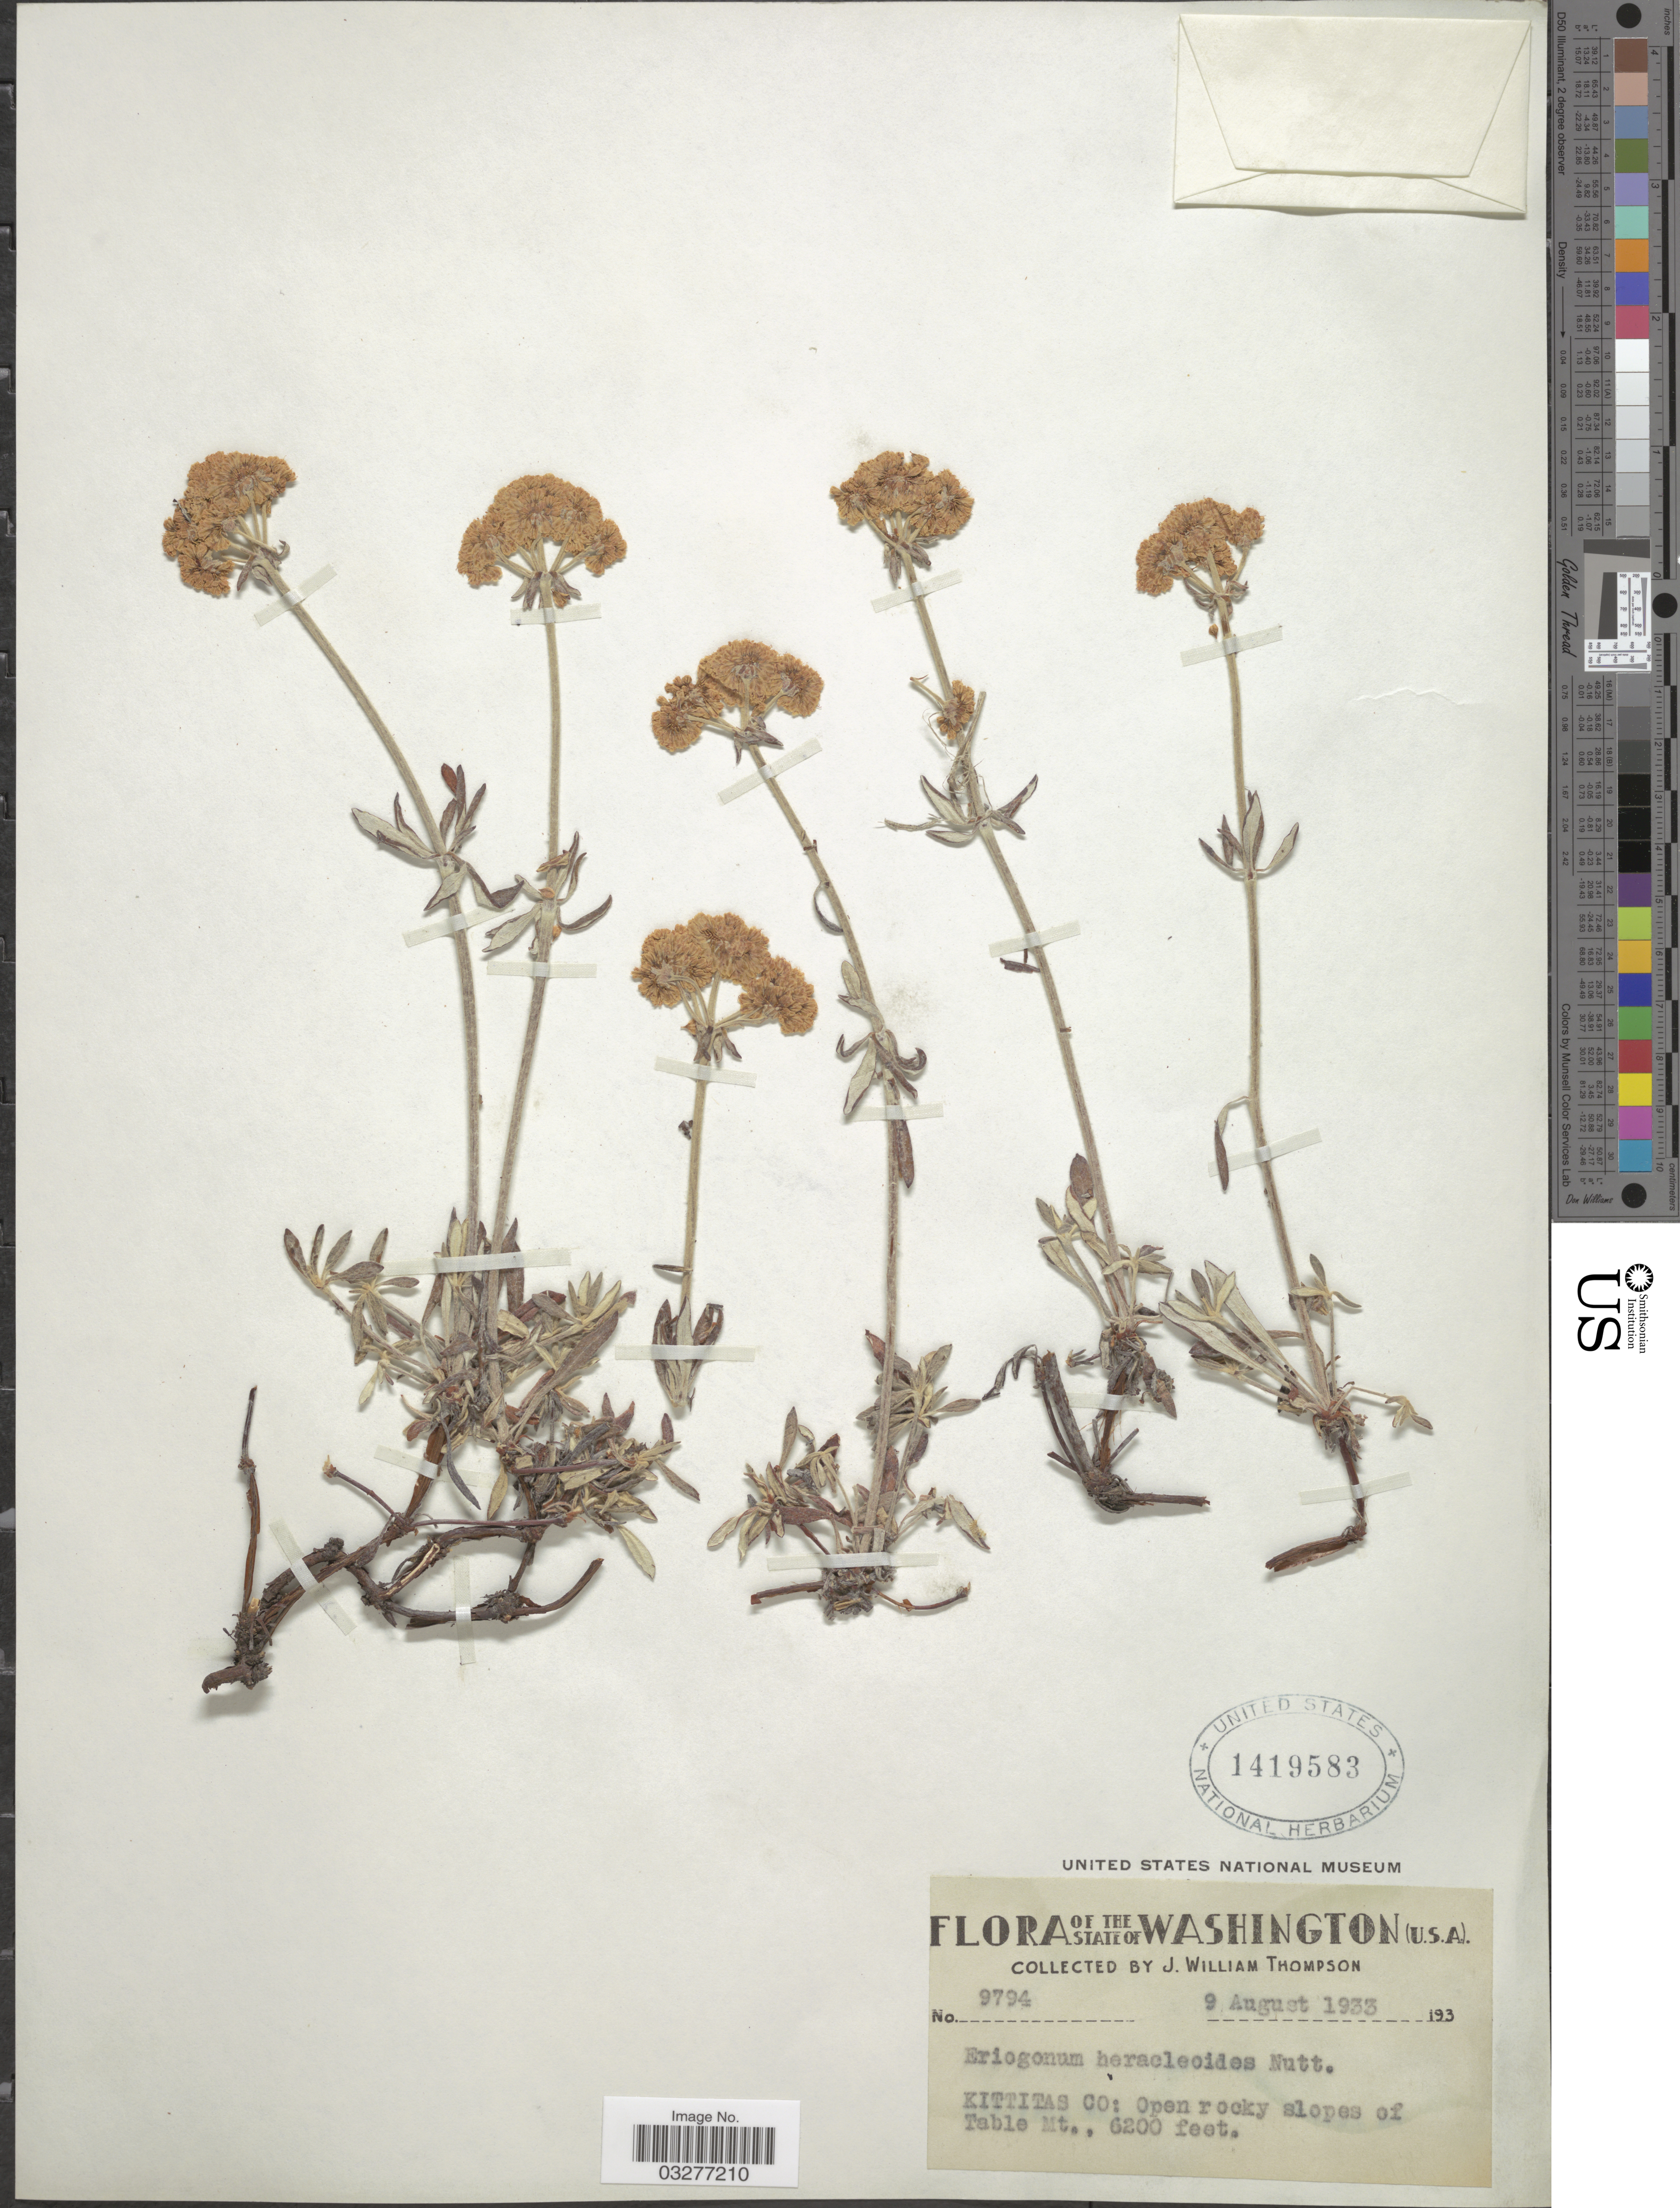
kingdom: Plantae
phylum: Tracheophyta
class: Magnoliopsida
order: Caryophyllales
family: Polygonaceae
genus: Eriogonum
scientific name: Eriogonum heracleoides var. heracleoides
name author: Nutt.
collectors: J. W. Thompson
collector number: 9794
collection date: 1933-08-09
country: United States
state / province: Washington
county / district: Kittitas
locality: Kittitas Co: Open rocky slopes of Table Mt.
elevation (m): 1890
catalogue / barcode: US 1419583